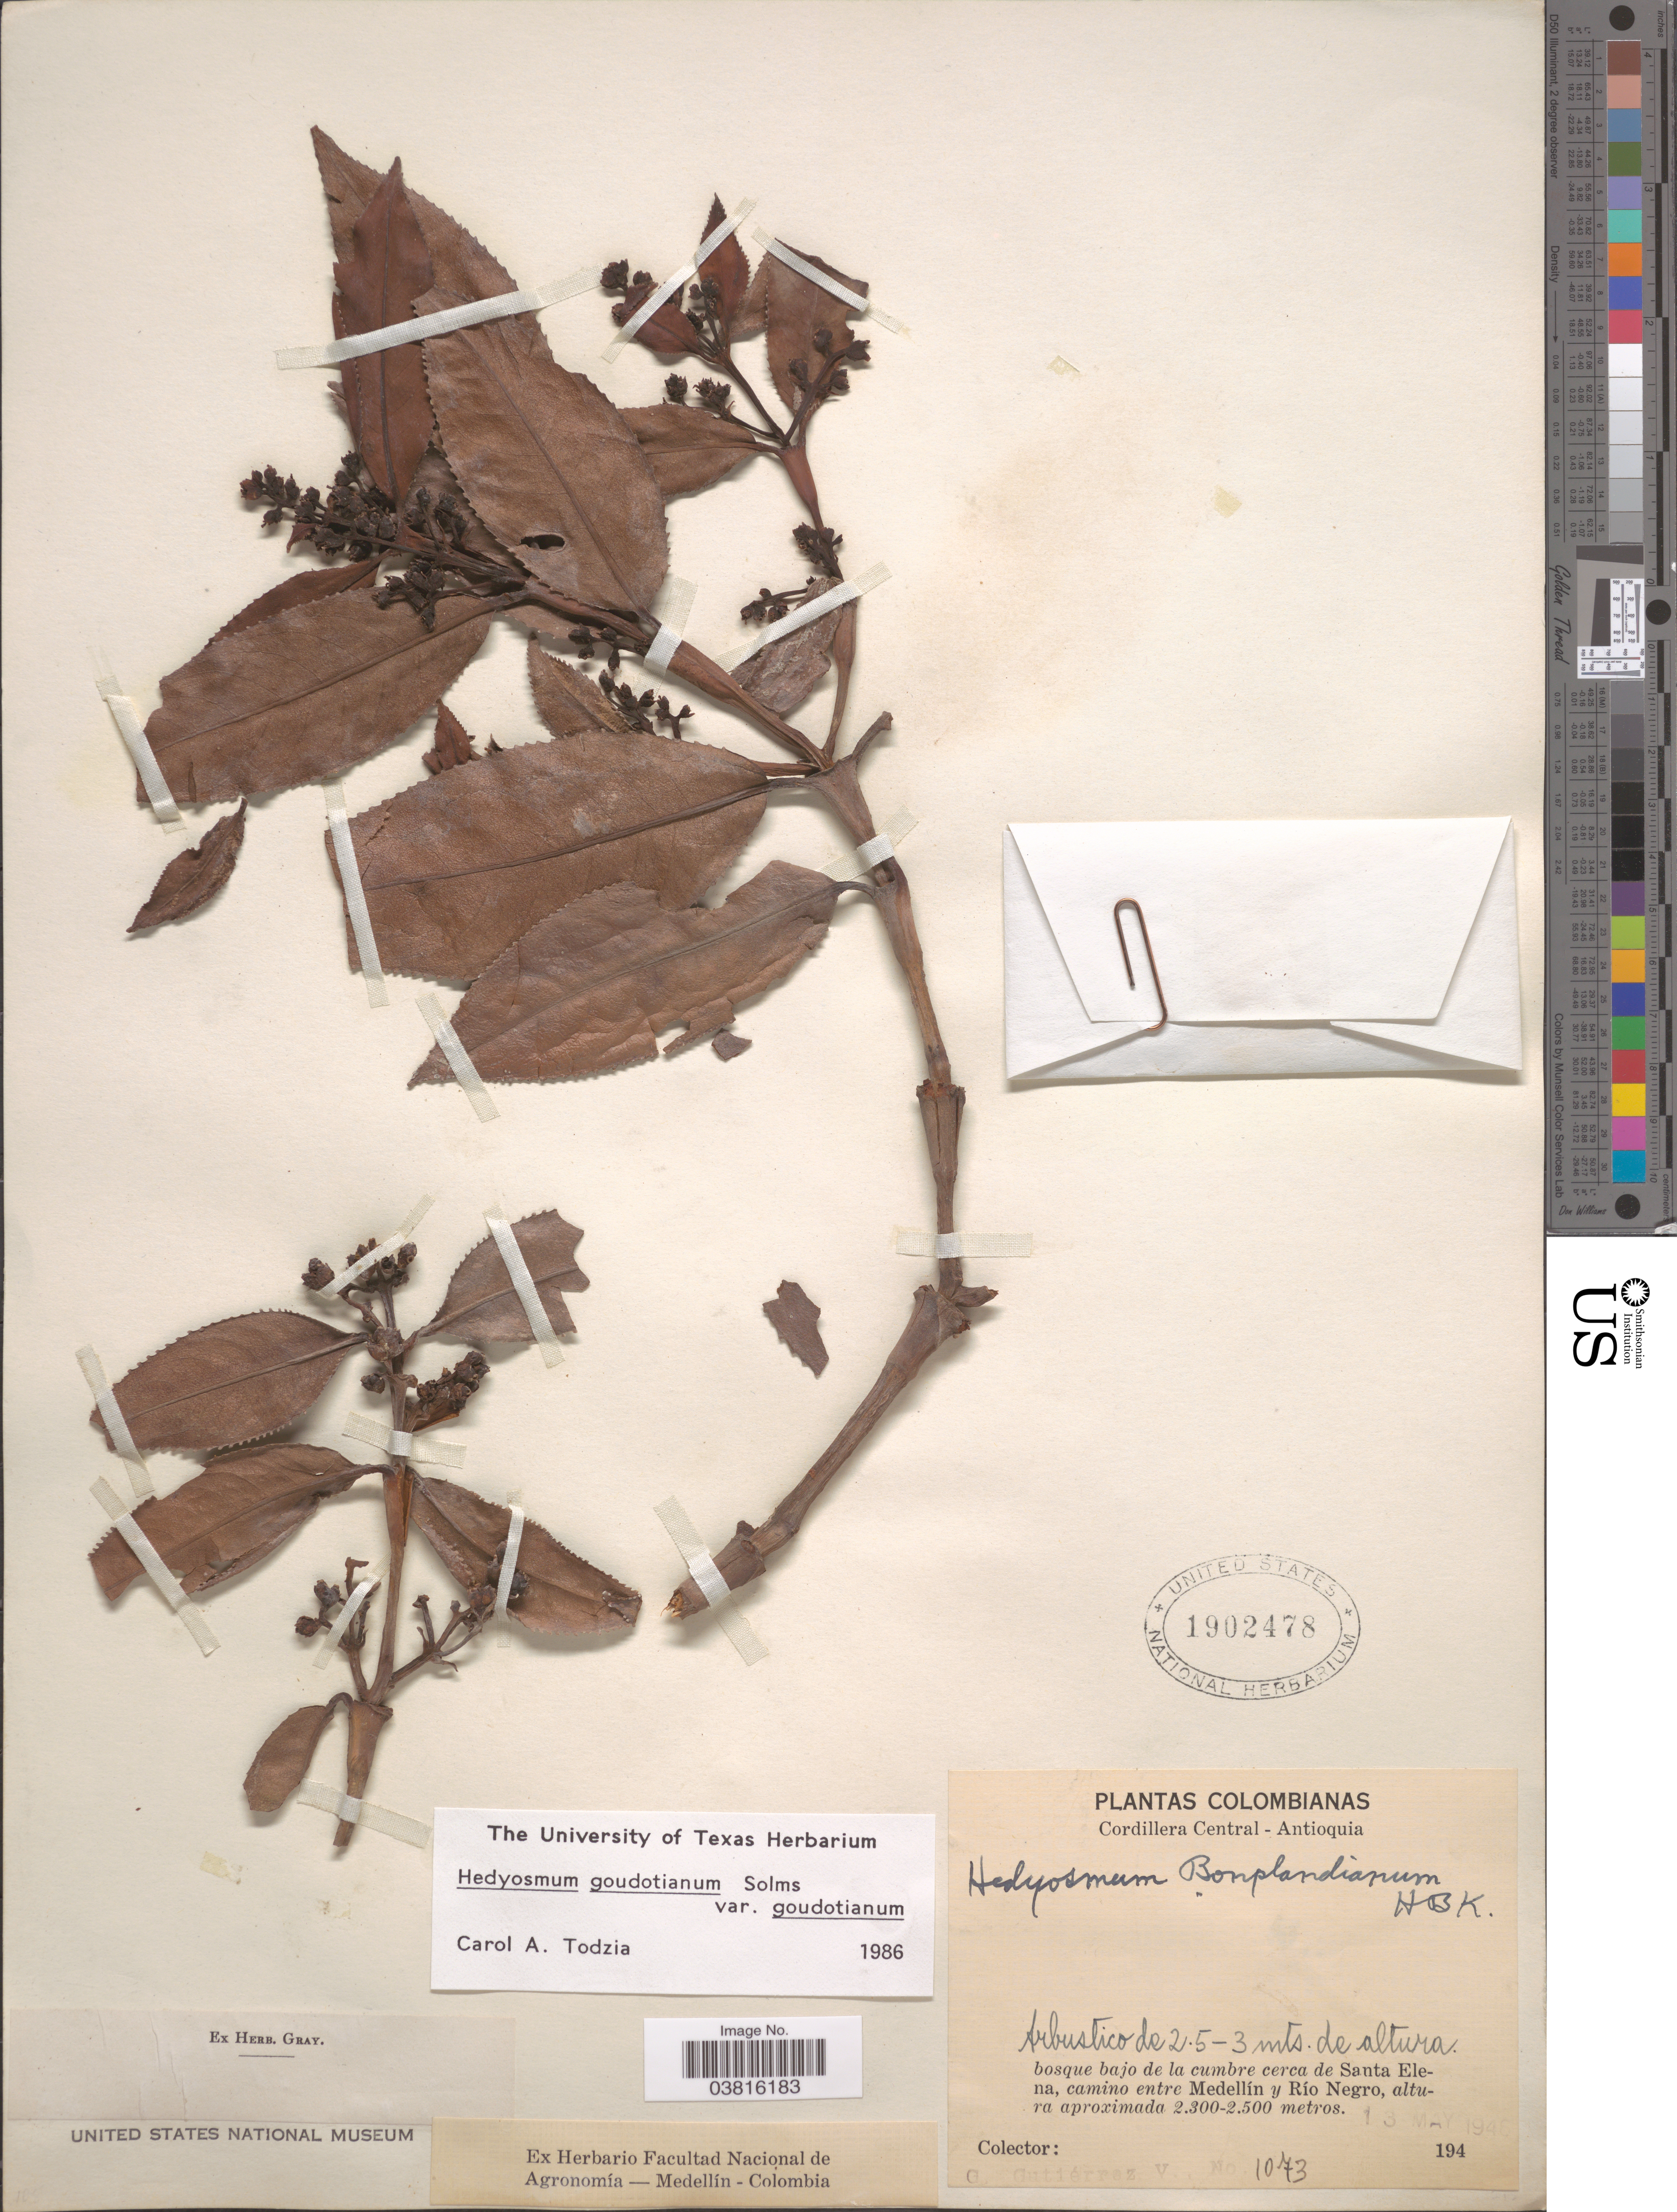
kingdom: Plantae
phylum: Tracheophyta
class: Magnoliopsida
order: Chloranthales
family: Chloranthaceae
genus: Hedyosmum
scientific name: Hedyosmum goudotianum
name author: Solms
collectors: G. Gutiérrez V.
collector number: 1073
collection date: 1946-05-13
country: Colombia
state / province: Antioquia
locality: Cordillera Central. Bosque bajo de la cumbre cerca de Santa Elena, camino entre Medellín y Río Negro.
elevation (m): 2300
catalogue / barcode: US 1902478